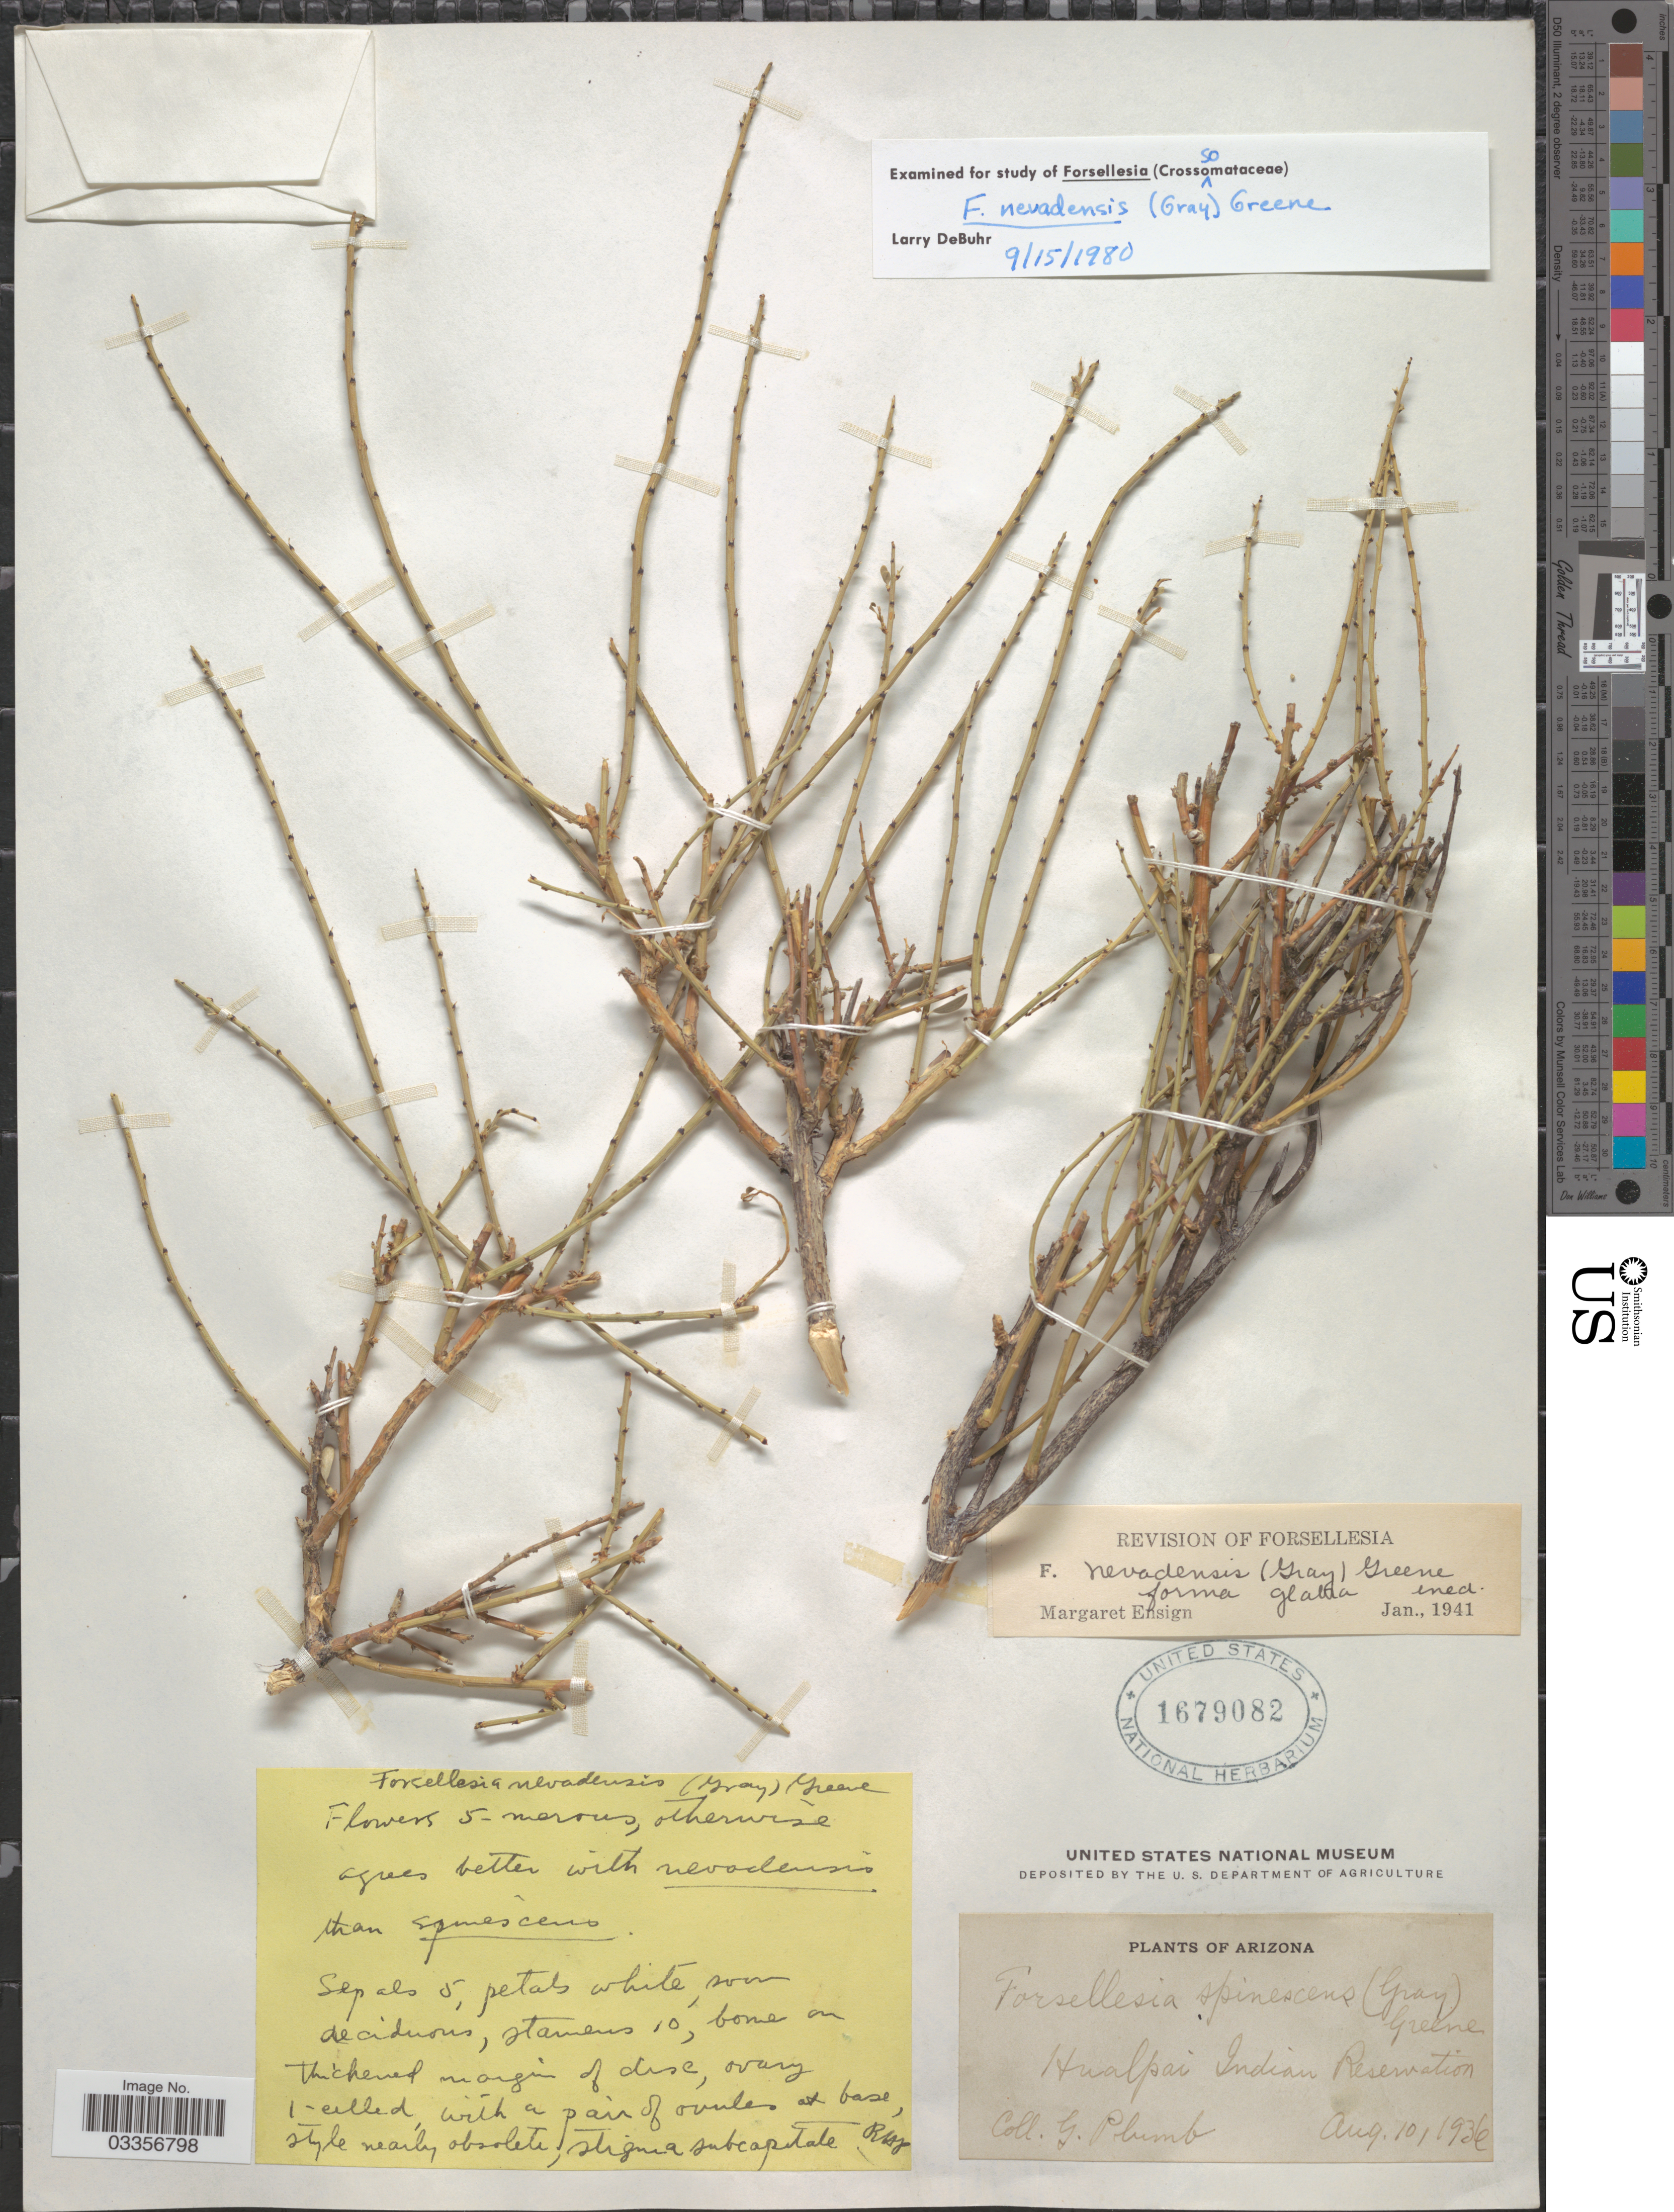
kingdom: Plantae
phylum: Tracheophyta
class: Magnoliopsida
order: Crossosomatales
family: Crossosomataceae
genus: Glossopetalon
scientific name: Glossopetalon spinescens var. aridum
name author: M.E. Jones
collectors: G. Plumb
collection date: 1936-08-10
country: United States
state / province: Arizona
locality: Hualpai Indian Reservation.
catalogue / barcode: US 1679082